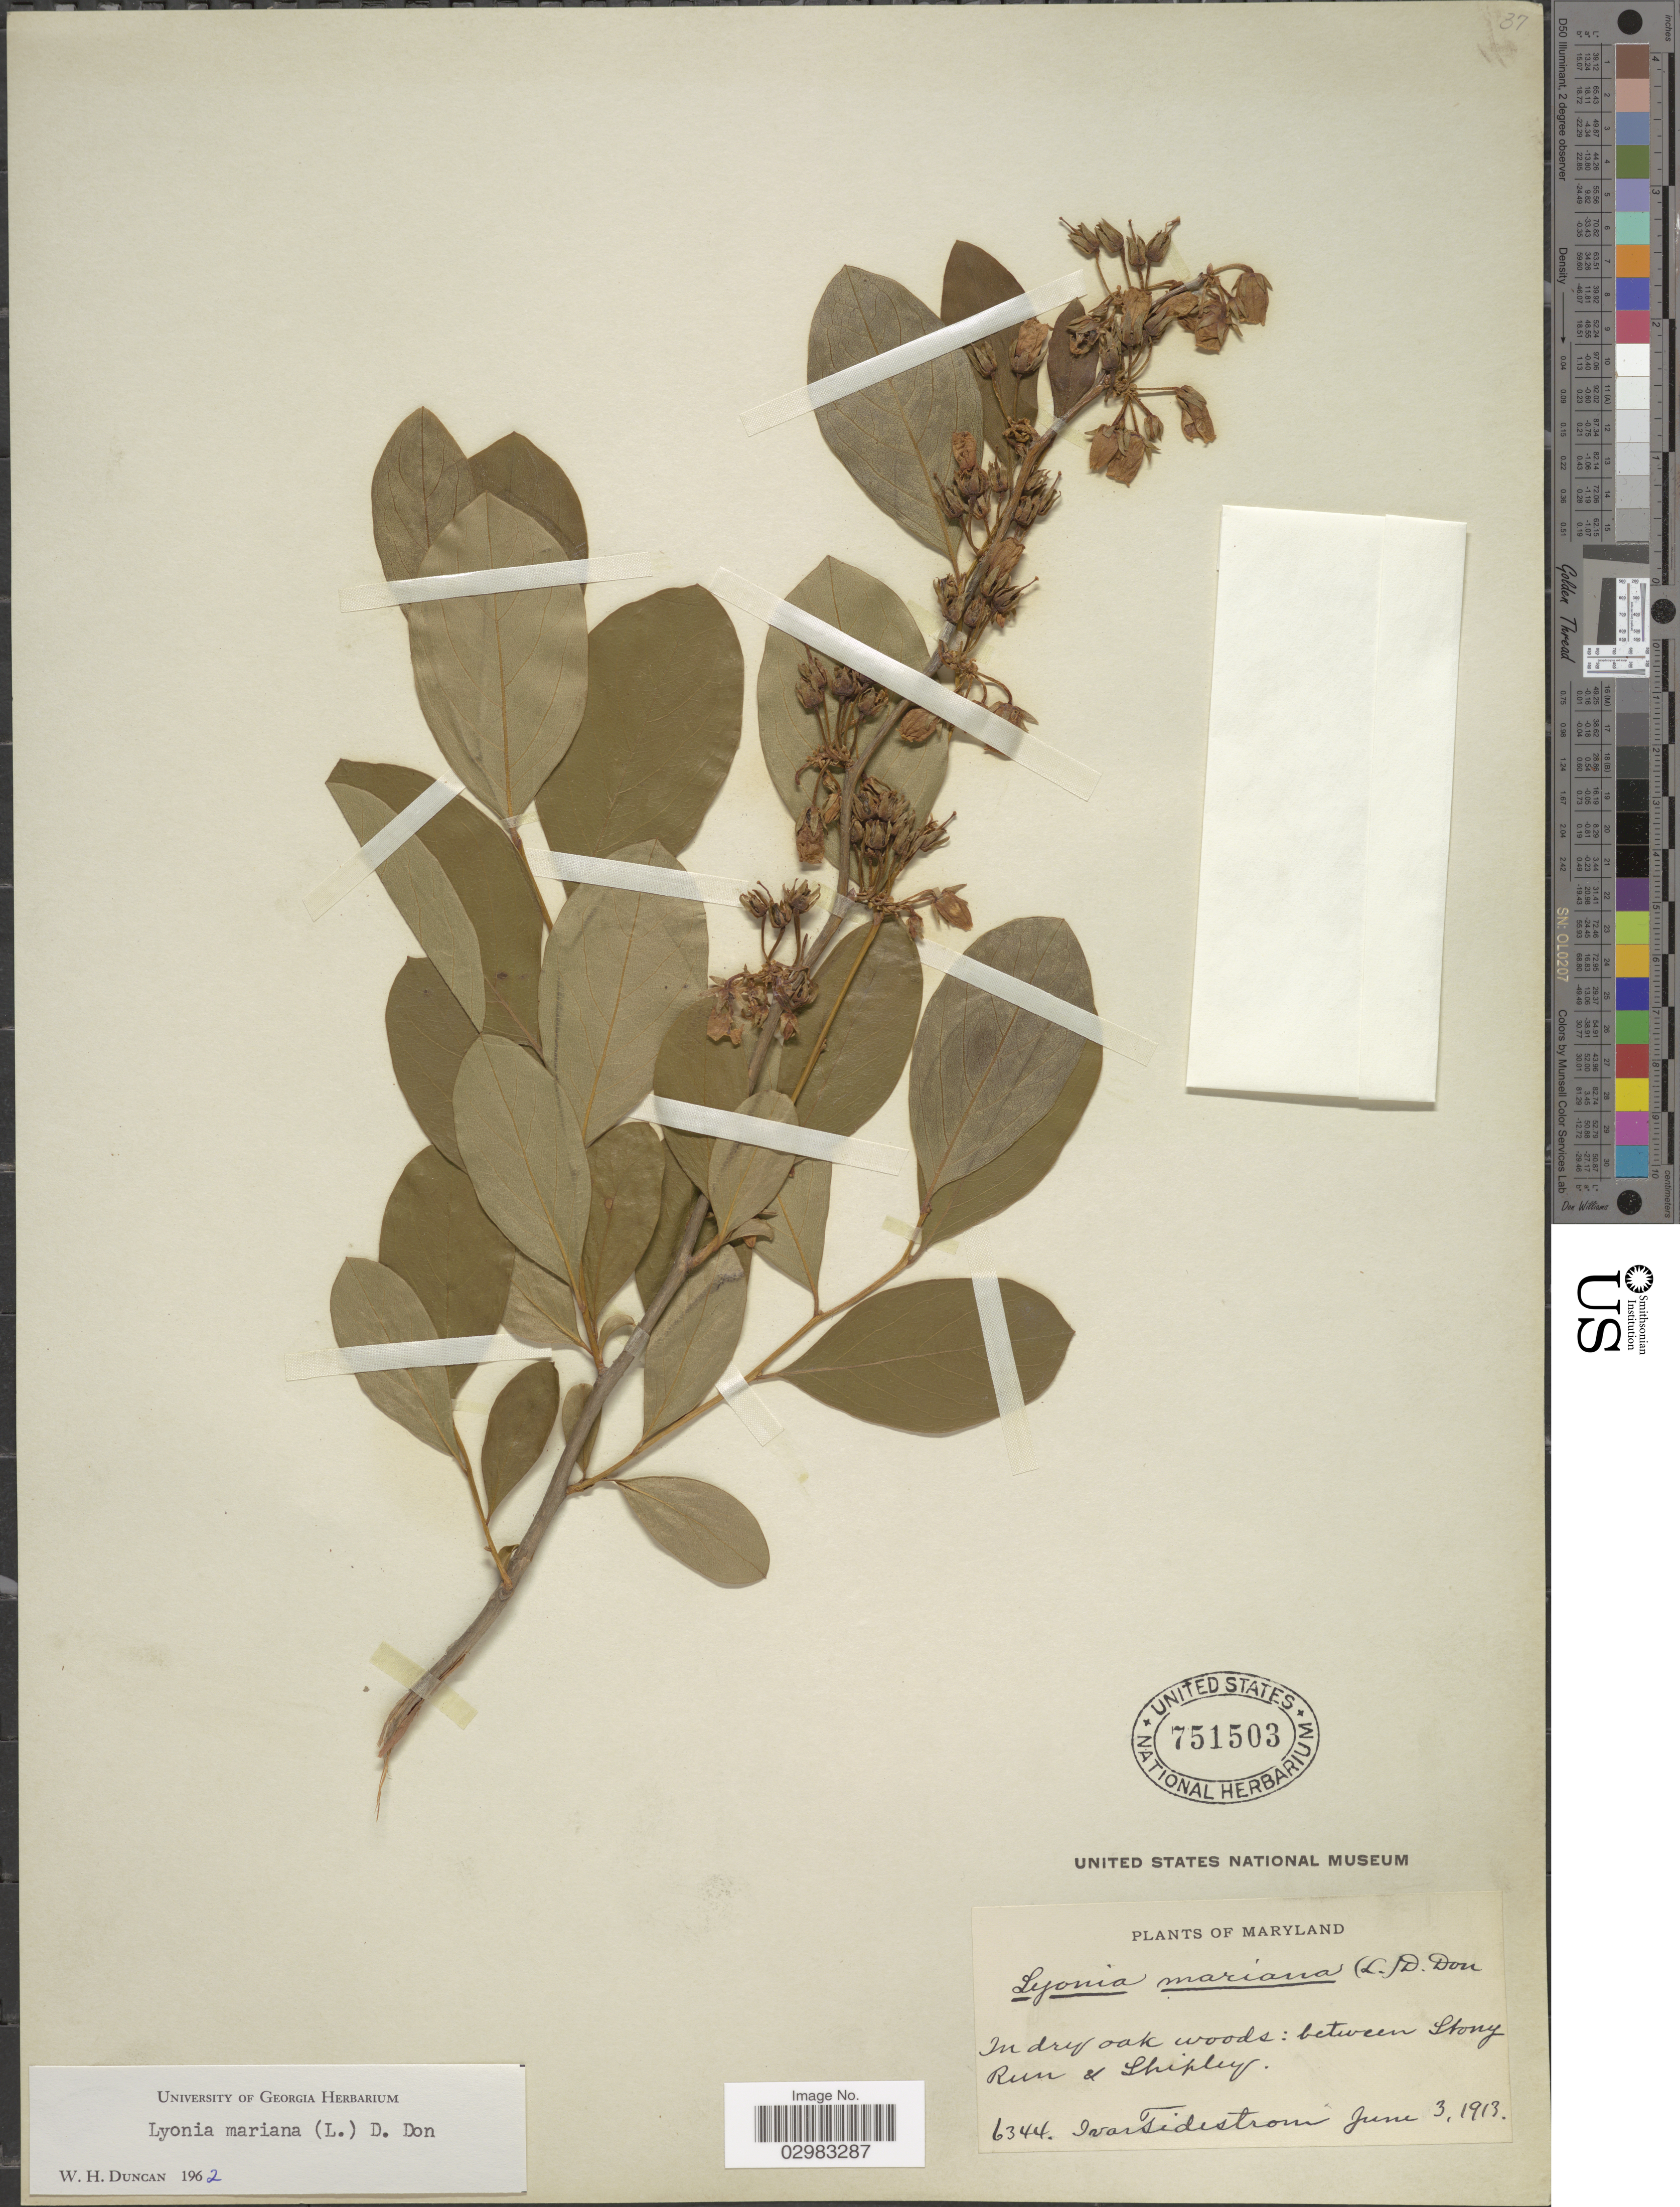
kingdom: Plantae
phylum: Tracheophyta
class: Magnoliopsida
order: Ericales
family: Ericaceae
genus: Lyonia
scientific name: Lyonia mariana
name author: (L.) D. Don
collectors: I. F. Tidestrom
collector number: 6344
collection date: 1913-06-03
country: United States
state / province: Maryland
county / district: Anne Arundel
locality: Between Stony Run & Shipley.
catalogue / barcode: US 751503